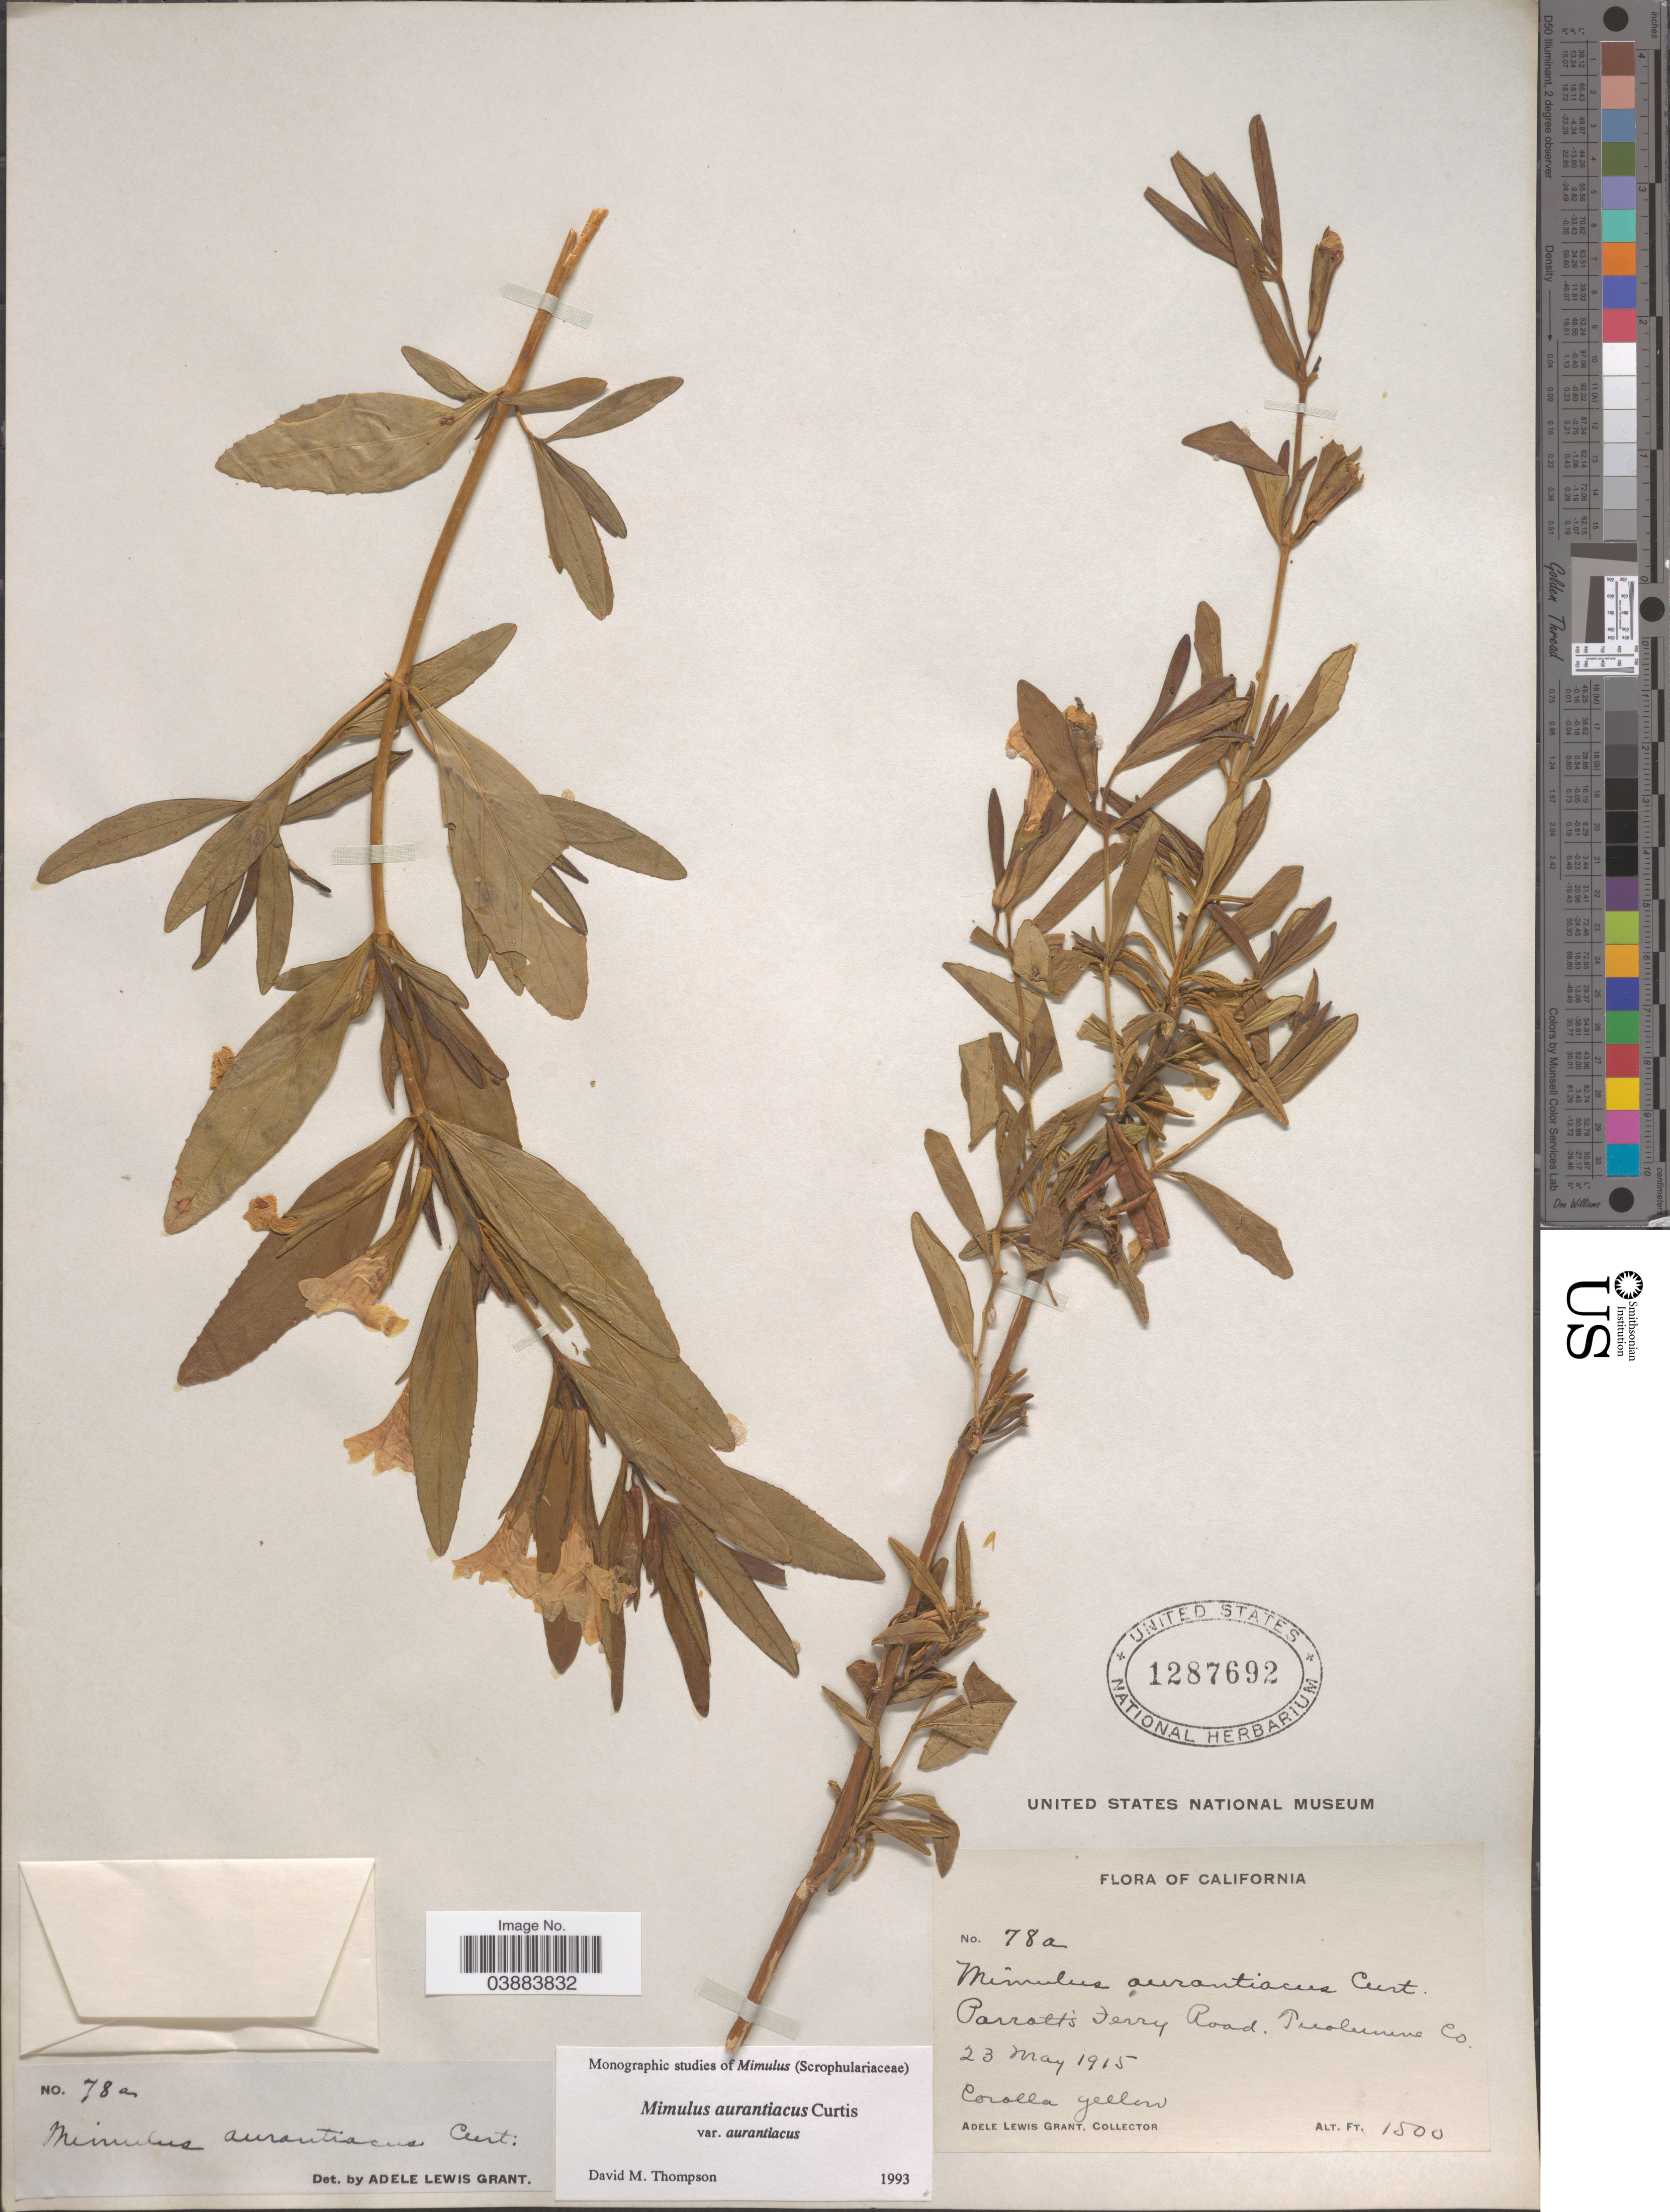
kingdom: Plantae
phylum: Tracheophyta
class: Magnoliopsida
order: Lamiales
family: Phrymaceae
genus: Diplacus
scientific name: Diplacus aurantiacus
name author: (Curtis) Jeps.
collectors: A. L. Grant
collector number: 78a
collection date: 1915-05-23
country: United States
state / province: California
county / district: Tuolumne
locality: Parrott;s Ferry Road, Tuolumne Co.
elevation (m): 457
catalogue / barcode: US 1287692